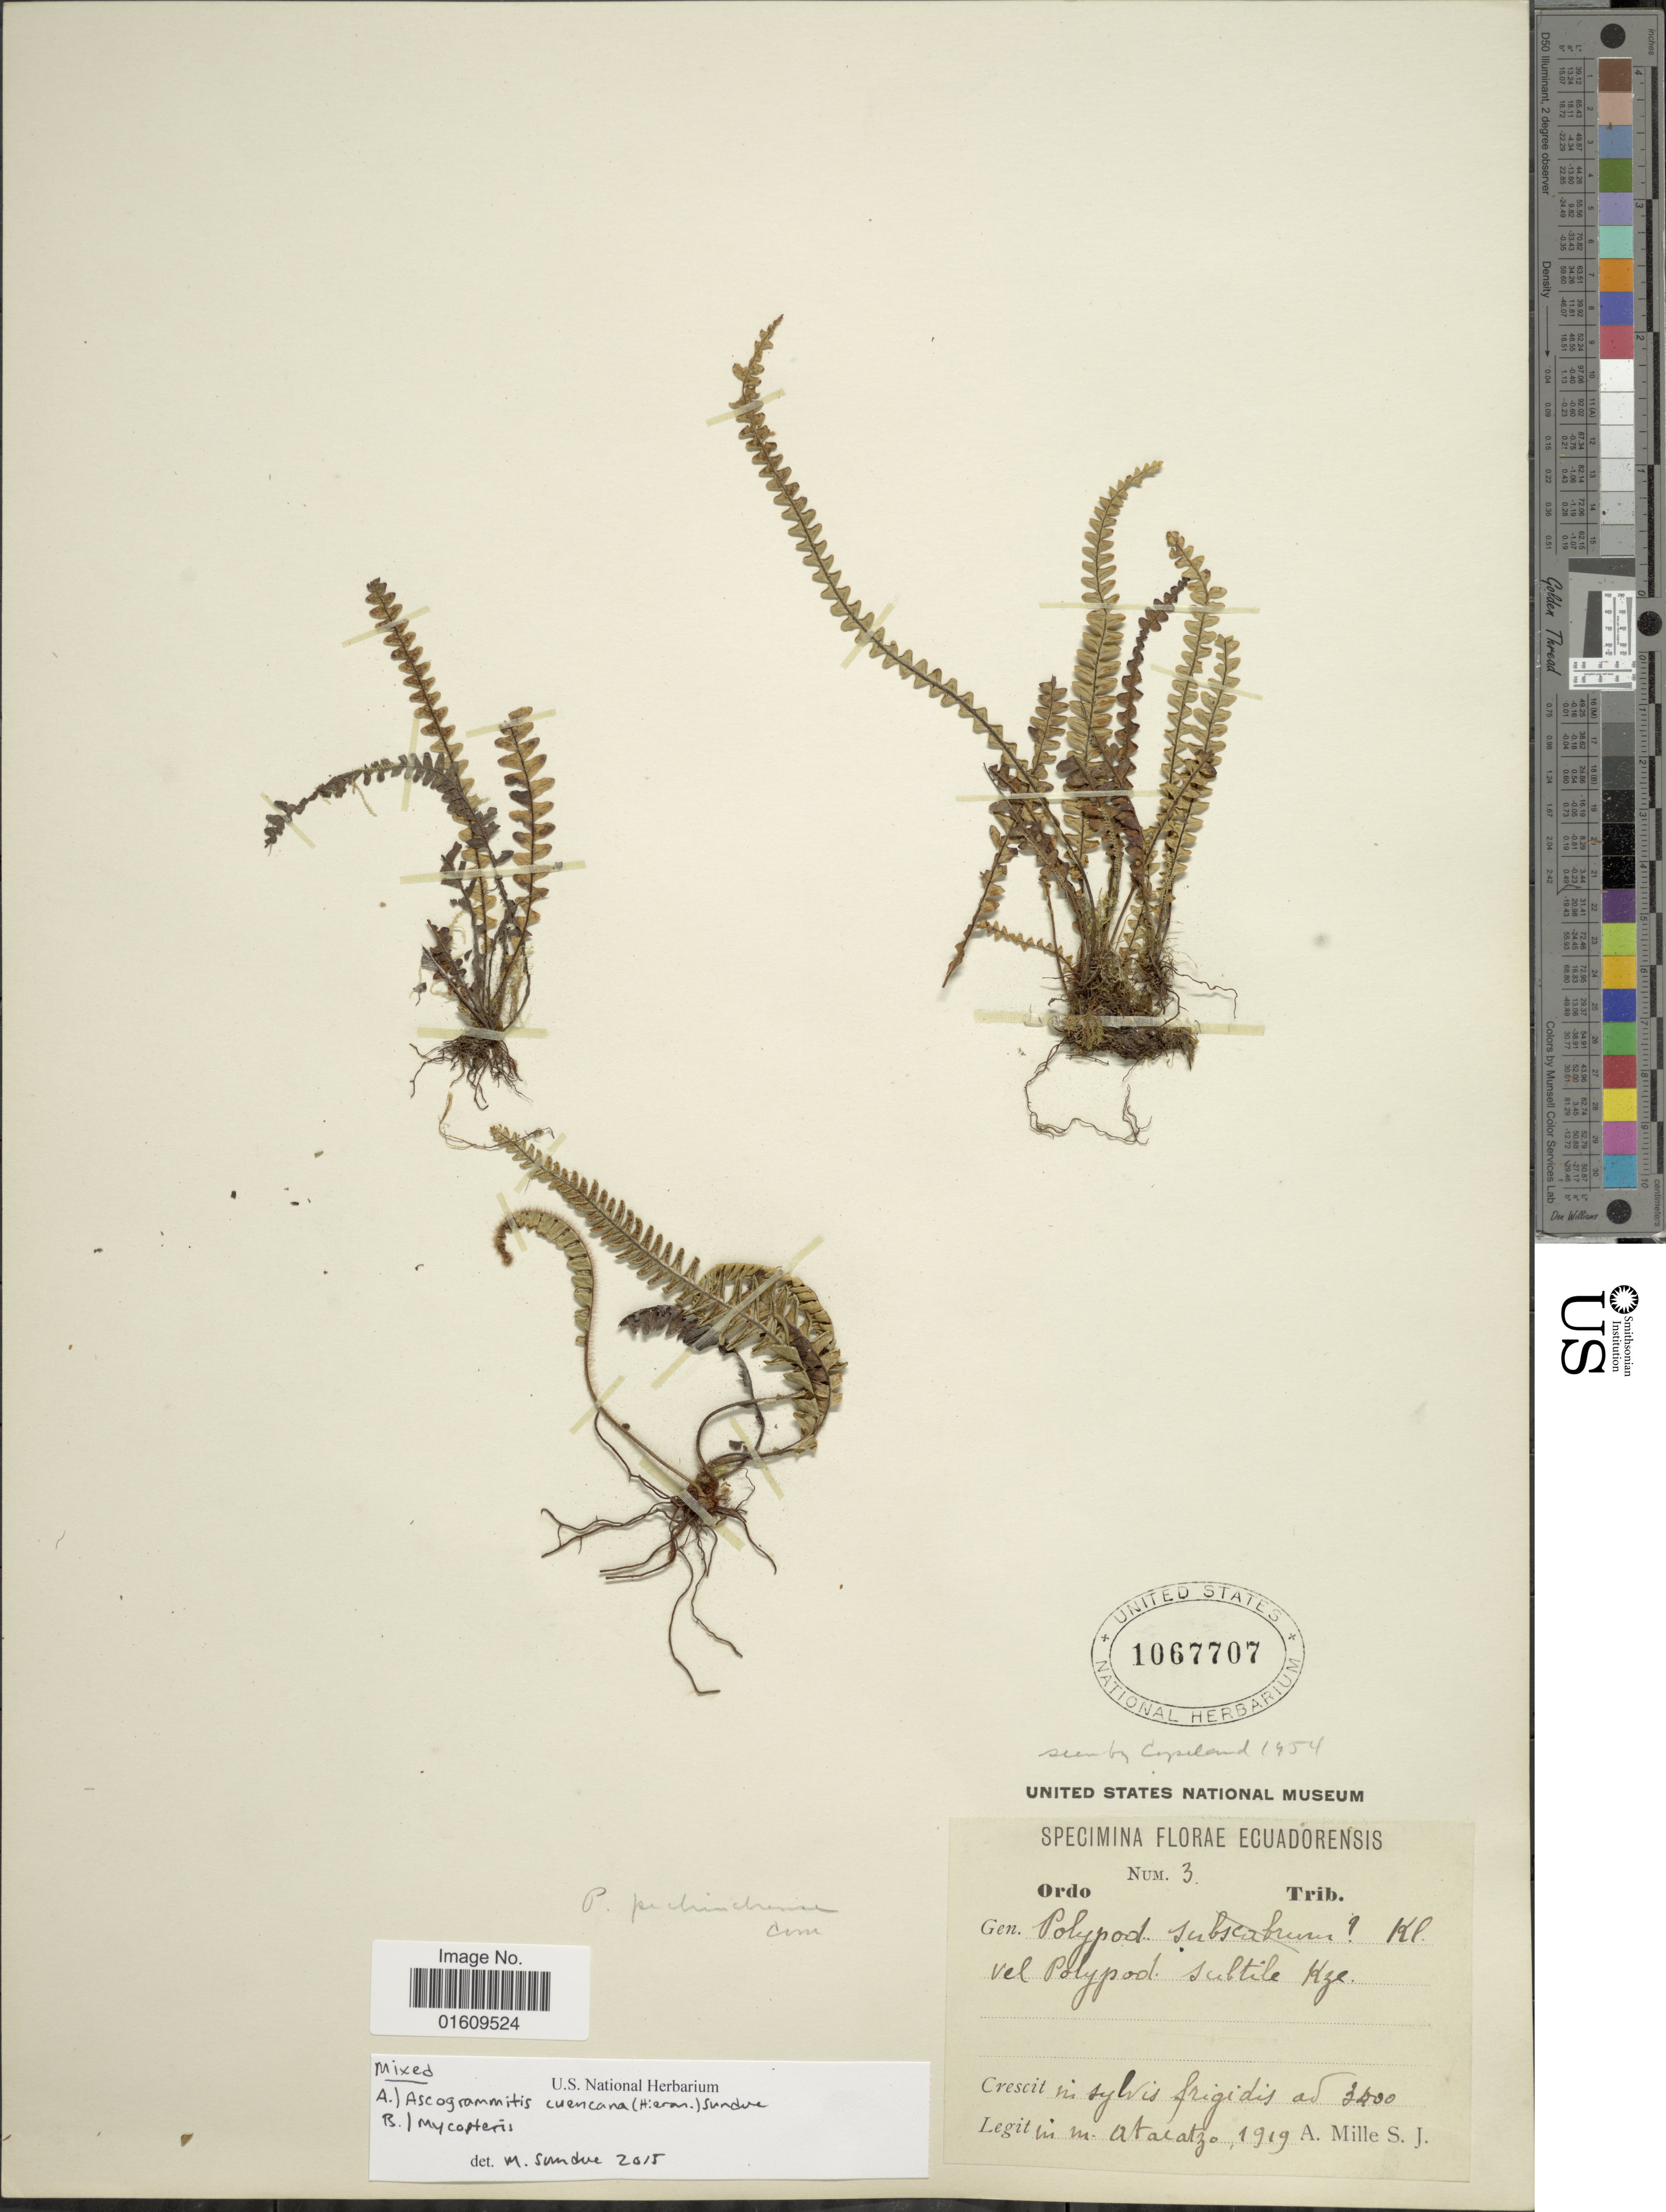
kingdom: Plantae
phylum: Tracheophyta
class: Polypodiopsida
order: Polypodiales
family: Polypodiaceae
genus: Ascogrammitis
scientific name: Ascogrammitis cuencana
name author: (Hieron.) Sundue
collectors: A. Mille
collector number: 3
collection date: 1919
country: Ecuador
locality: In M Otacatzo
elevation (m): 3400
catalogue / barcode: US 1067707